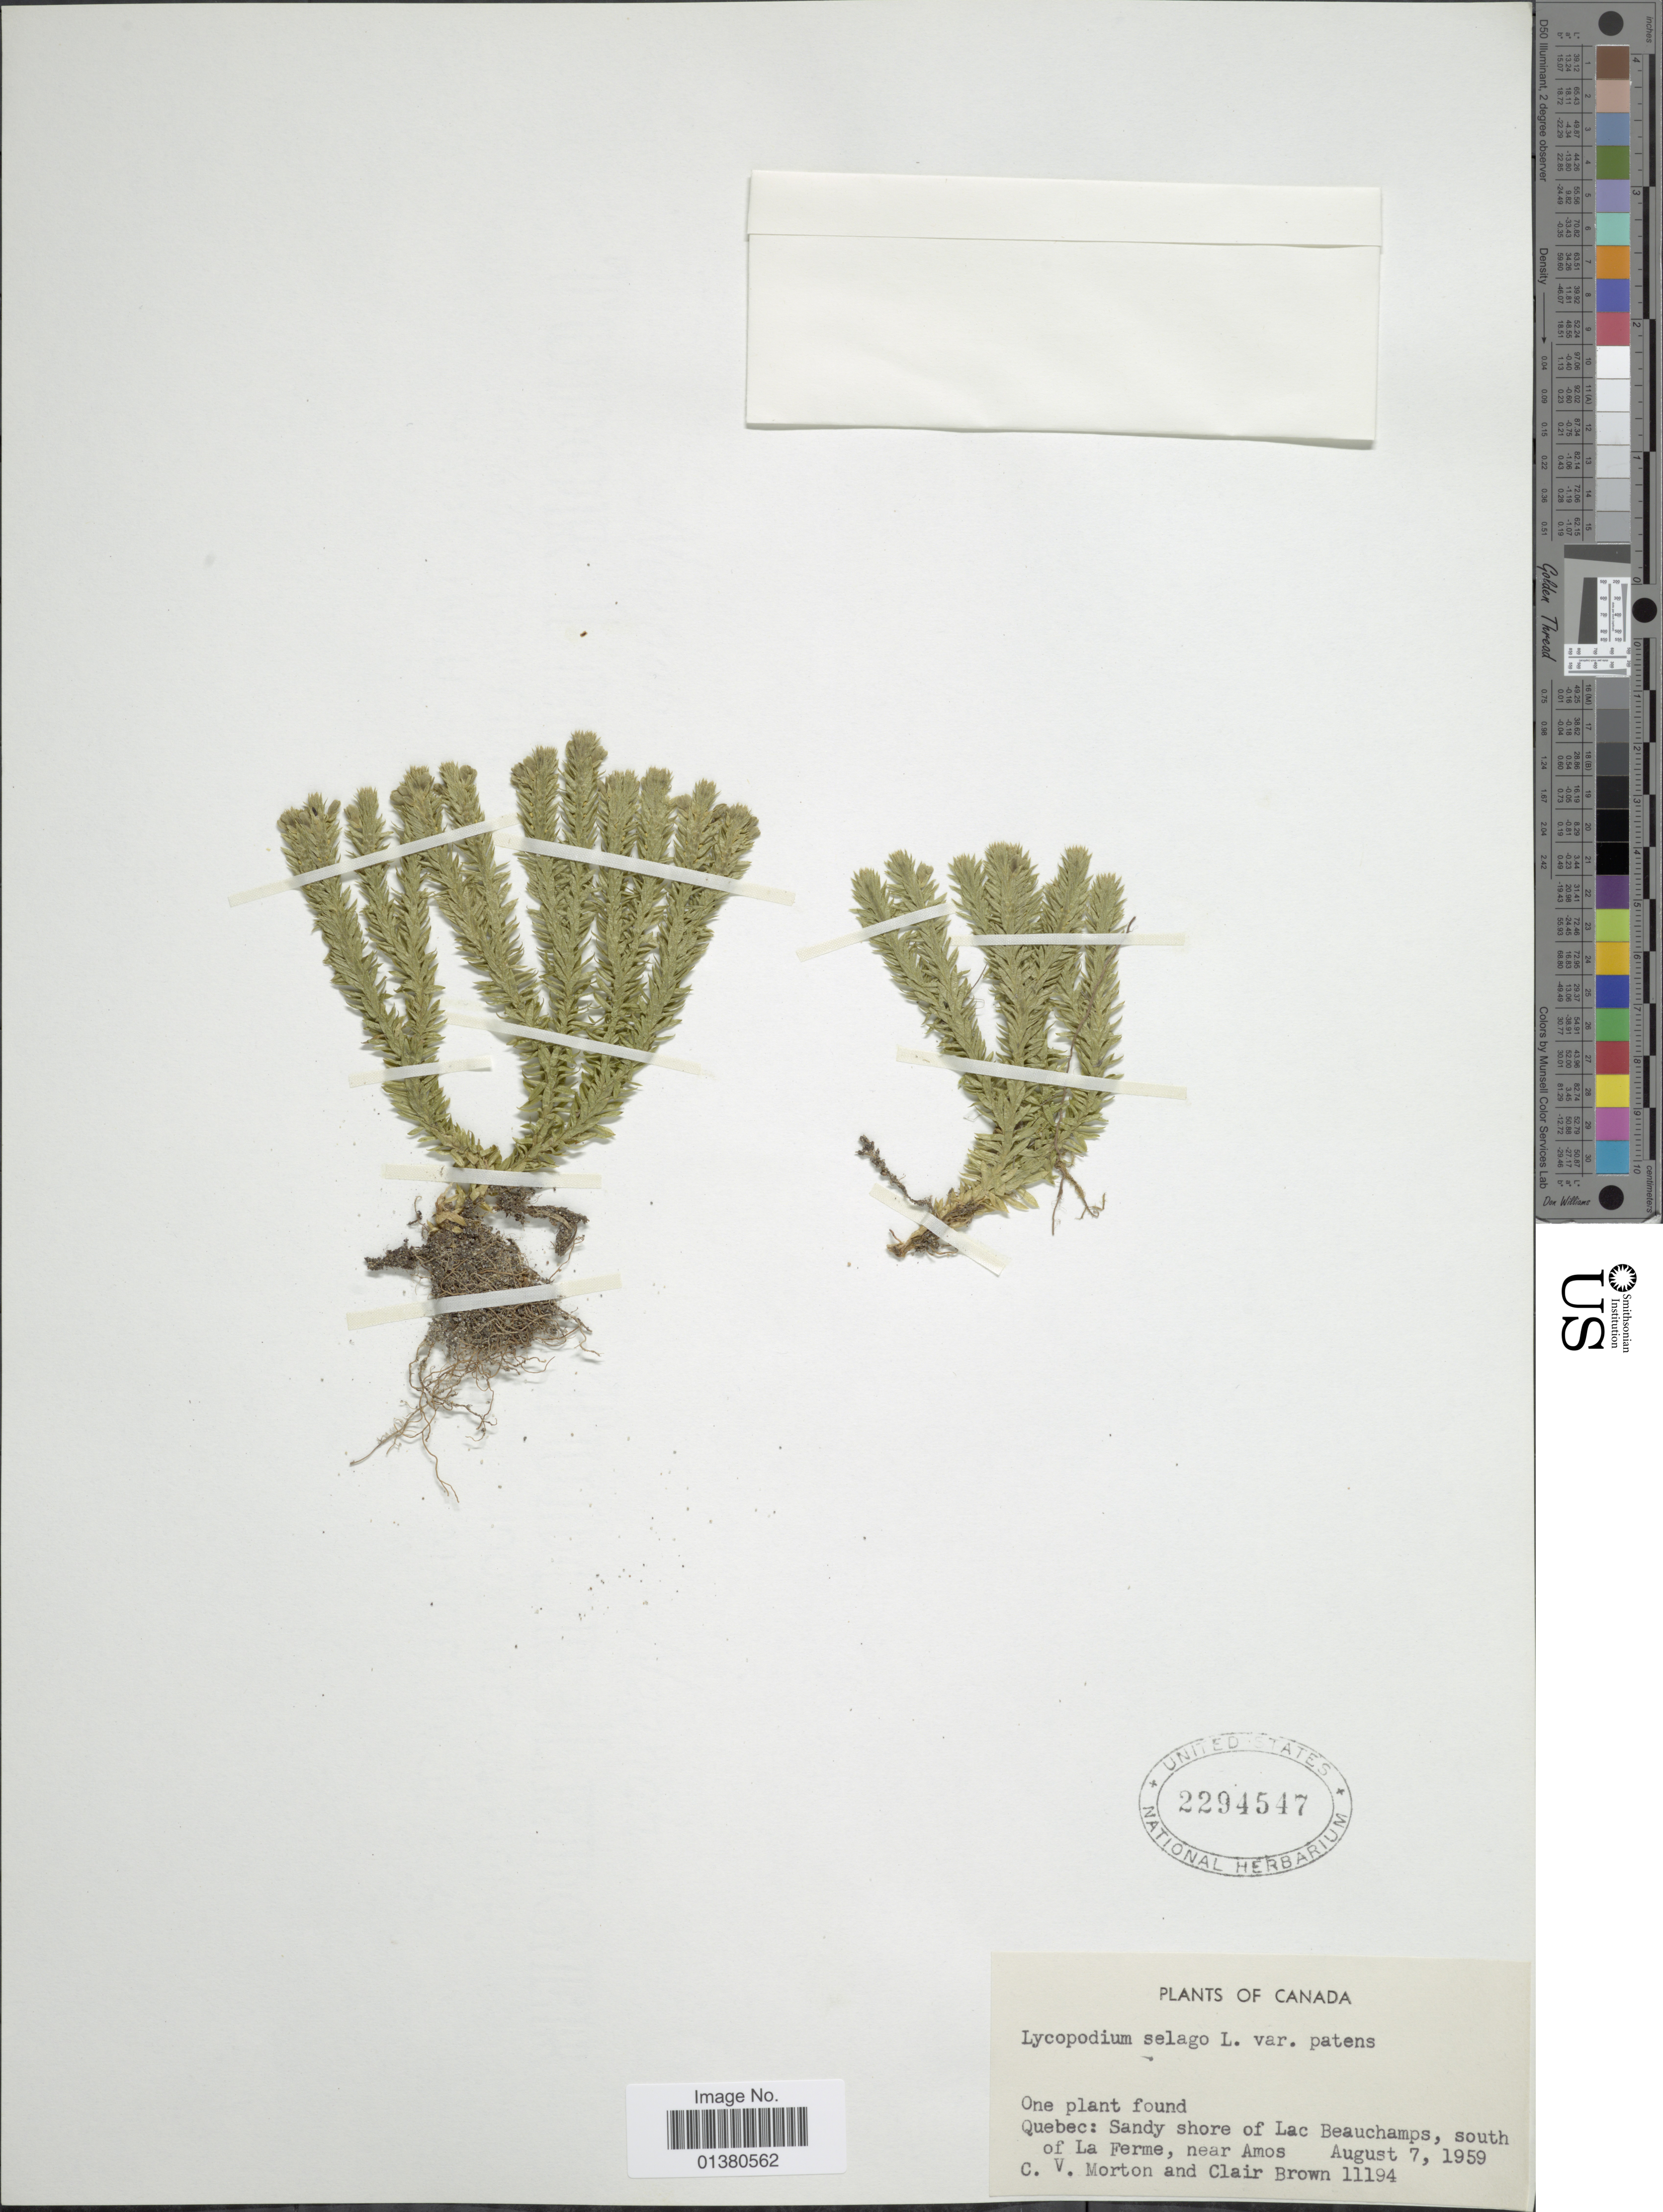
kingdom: Plantae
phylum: Tracheophyta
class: Lycopodiopsida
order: Lycopodiales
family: Lycopodiaceae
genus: Huperzia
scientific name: Huperzia selago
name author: (L.) Bernh. ex Schrank & Mart.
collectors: C. V. Morton & C. A. Brown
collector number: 11194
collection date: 1959-08-07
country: Canada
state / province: Quebec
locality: Sandy shore of Lac Beauchamps, south of La Ferme, near Amos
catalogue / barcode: US 2294547